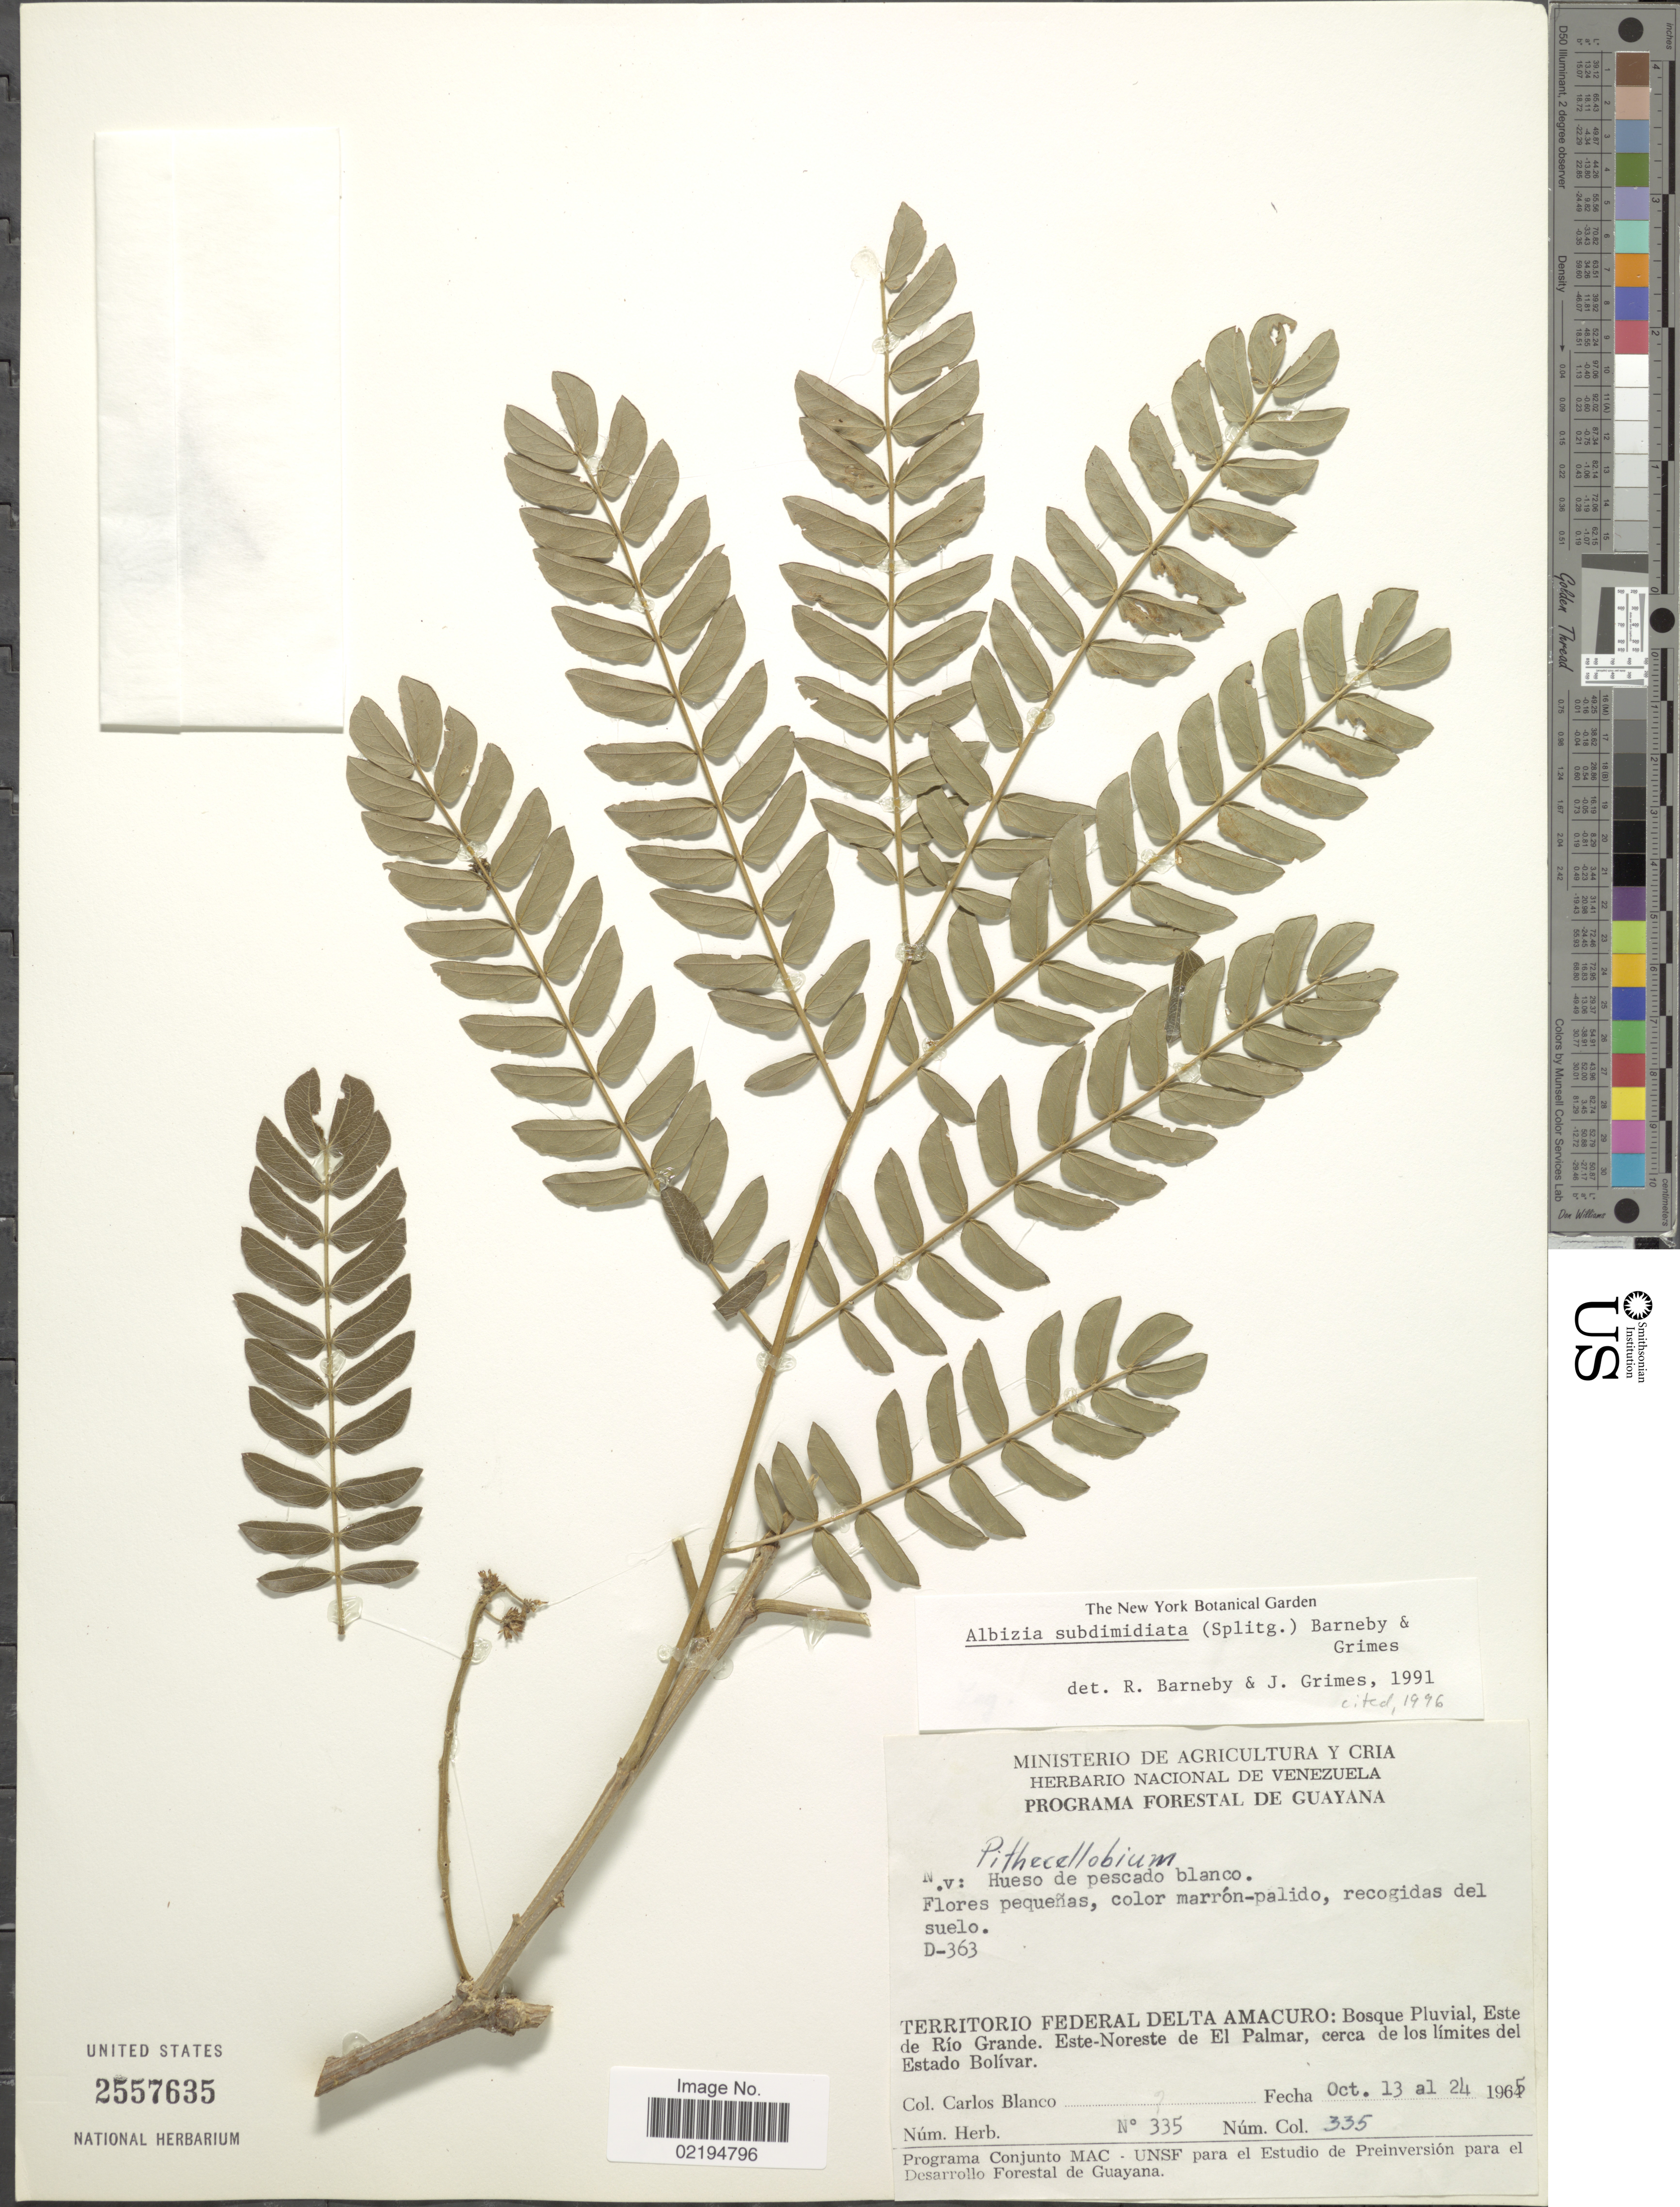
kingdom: Plantae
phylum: Tracheophyta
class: Magnoliopsida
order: Fabales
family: Fabaceae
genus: Pseudalbizzia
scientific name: Pseudalbizzia subdimidiata var. subdimidiata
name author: (Splitg.) Koenen & Duno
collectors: C. Blanco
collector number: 335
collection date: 1965-10-13/1965-10-24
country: Venezuela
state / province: Bolivar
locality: Territorio Federal Delta Amacuro: Bosque Pluvial, Este de Rio Grande, Este-Noreste de El Palmar, cerca de los limites del Estado Bolivar.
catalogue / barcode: US 2557635